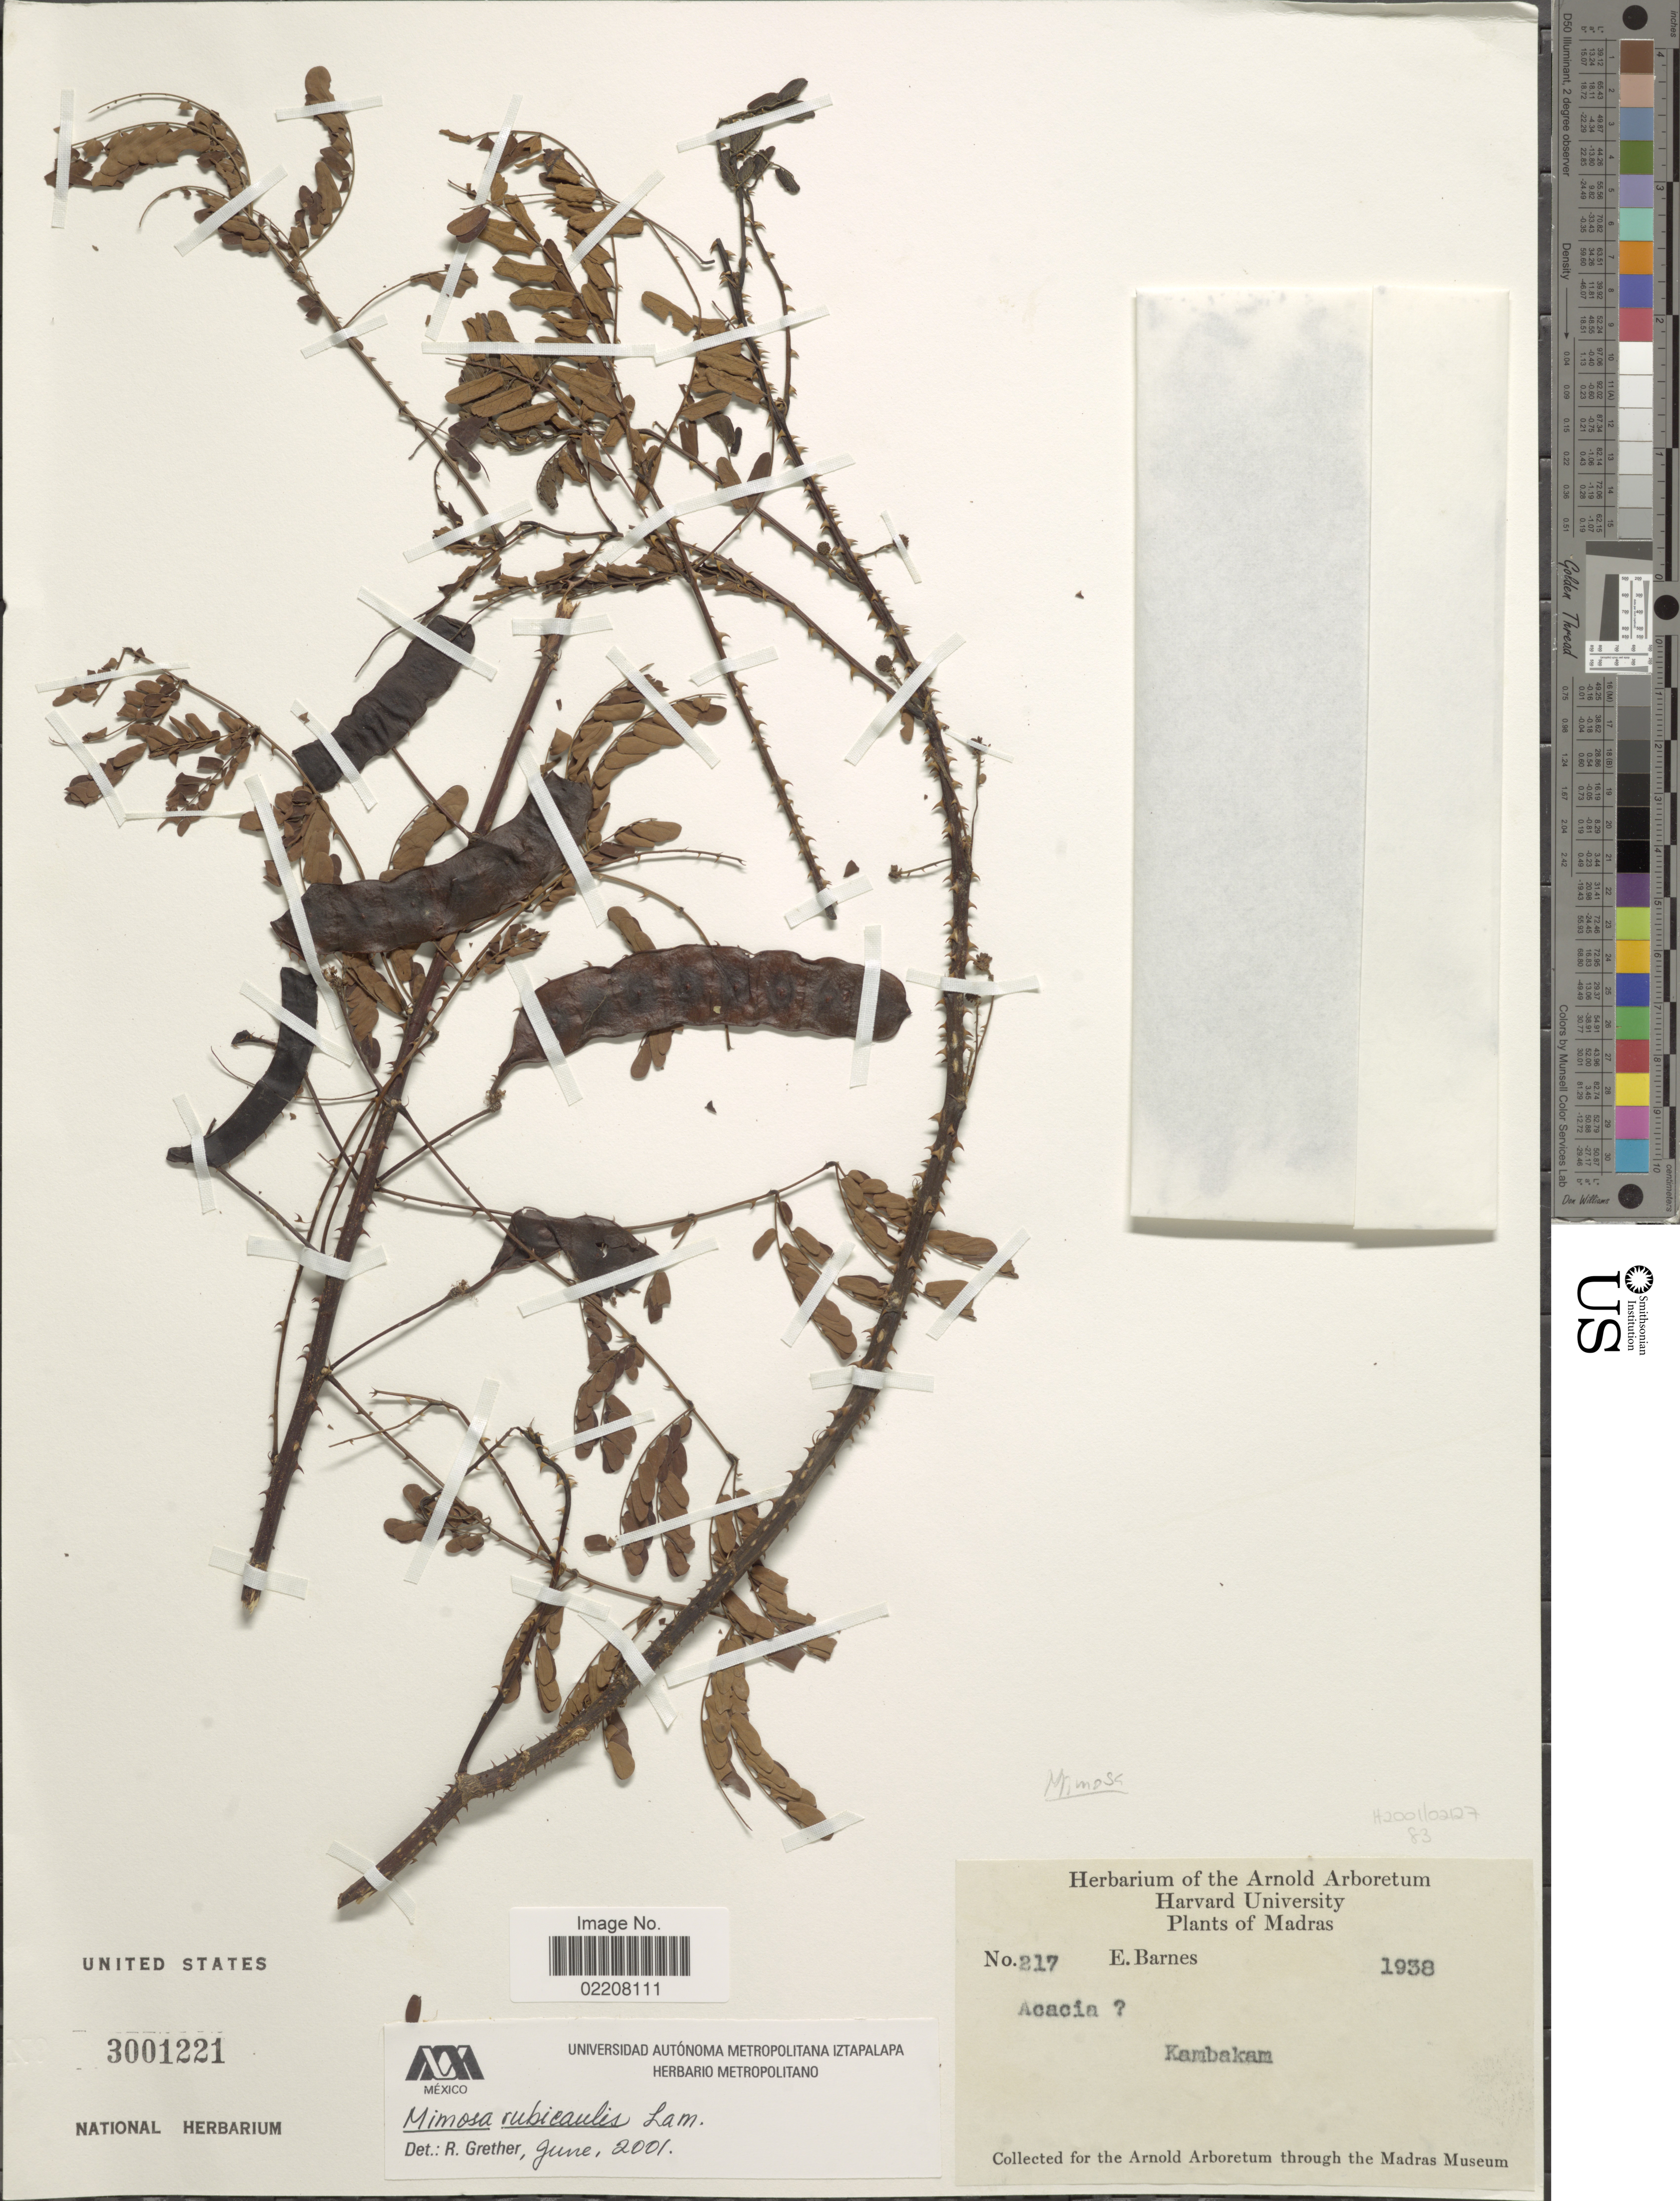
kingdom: Plantae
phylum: Tracheophyta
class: Magnoliopsida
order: Fabales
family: Fabaceae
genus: Mimosa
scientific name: Mimosa rubicaulis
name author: Lam.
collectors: E. Barnes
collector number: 217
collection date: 1938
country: India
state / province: Andhra Pradesh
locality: Madras. Kambakam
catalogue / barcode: US 3001221